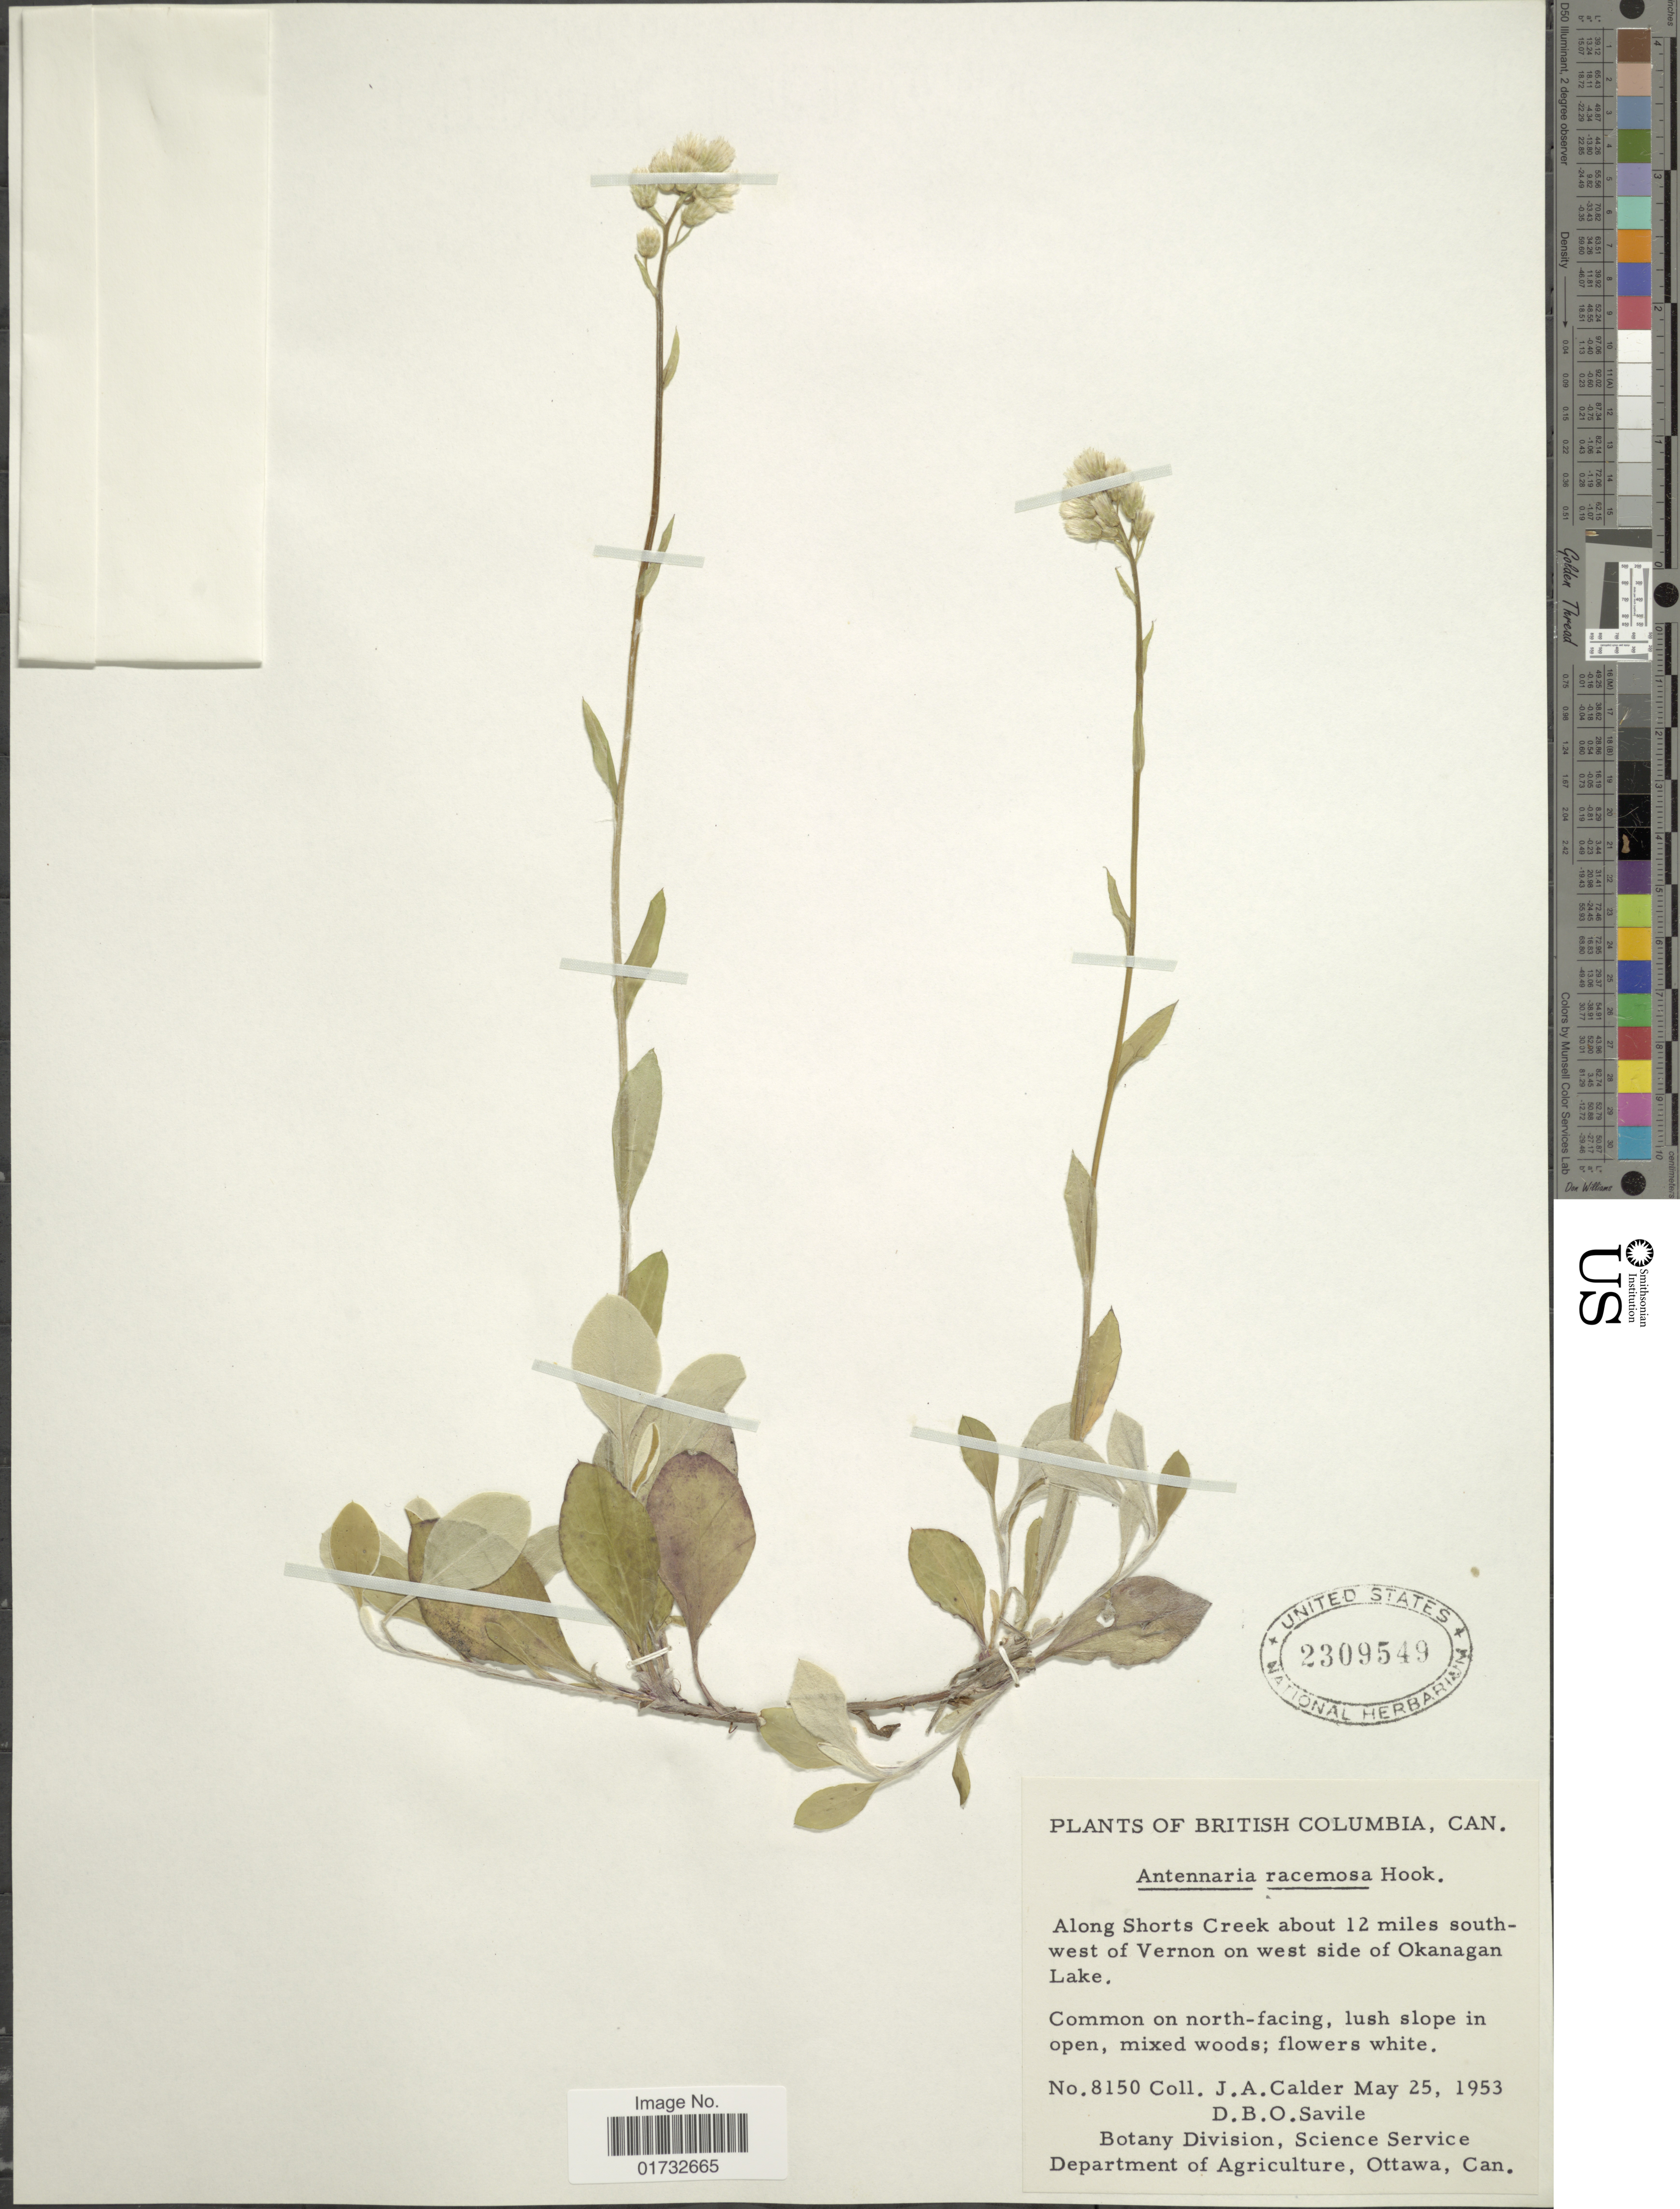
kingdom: Plantae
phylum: Tracheophyta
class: Magnoliopsida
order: Asterales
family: Asteraceae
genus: Antennaria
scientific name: Antennaria racemosa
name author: Hook.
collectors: J. A. Calder & D. Savile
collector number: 8150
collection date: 1953-05-25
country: Canada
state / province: British Columbia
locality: Along Shorts Creek about 12 miles southwest of Vernon on west side of Okanagan Lake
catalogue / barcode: US 2309549